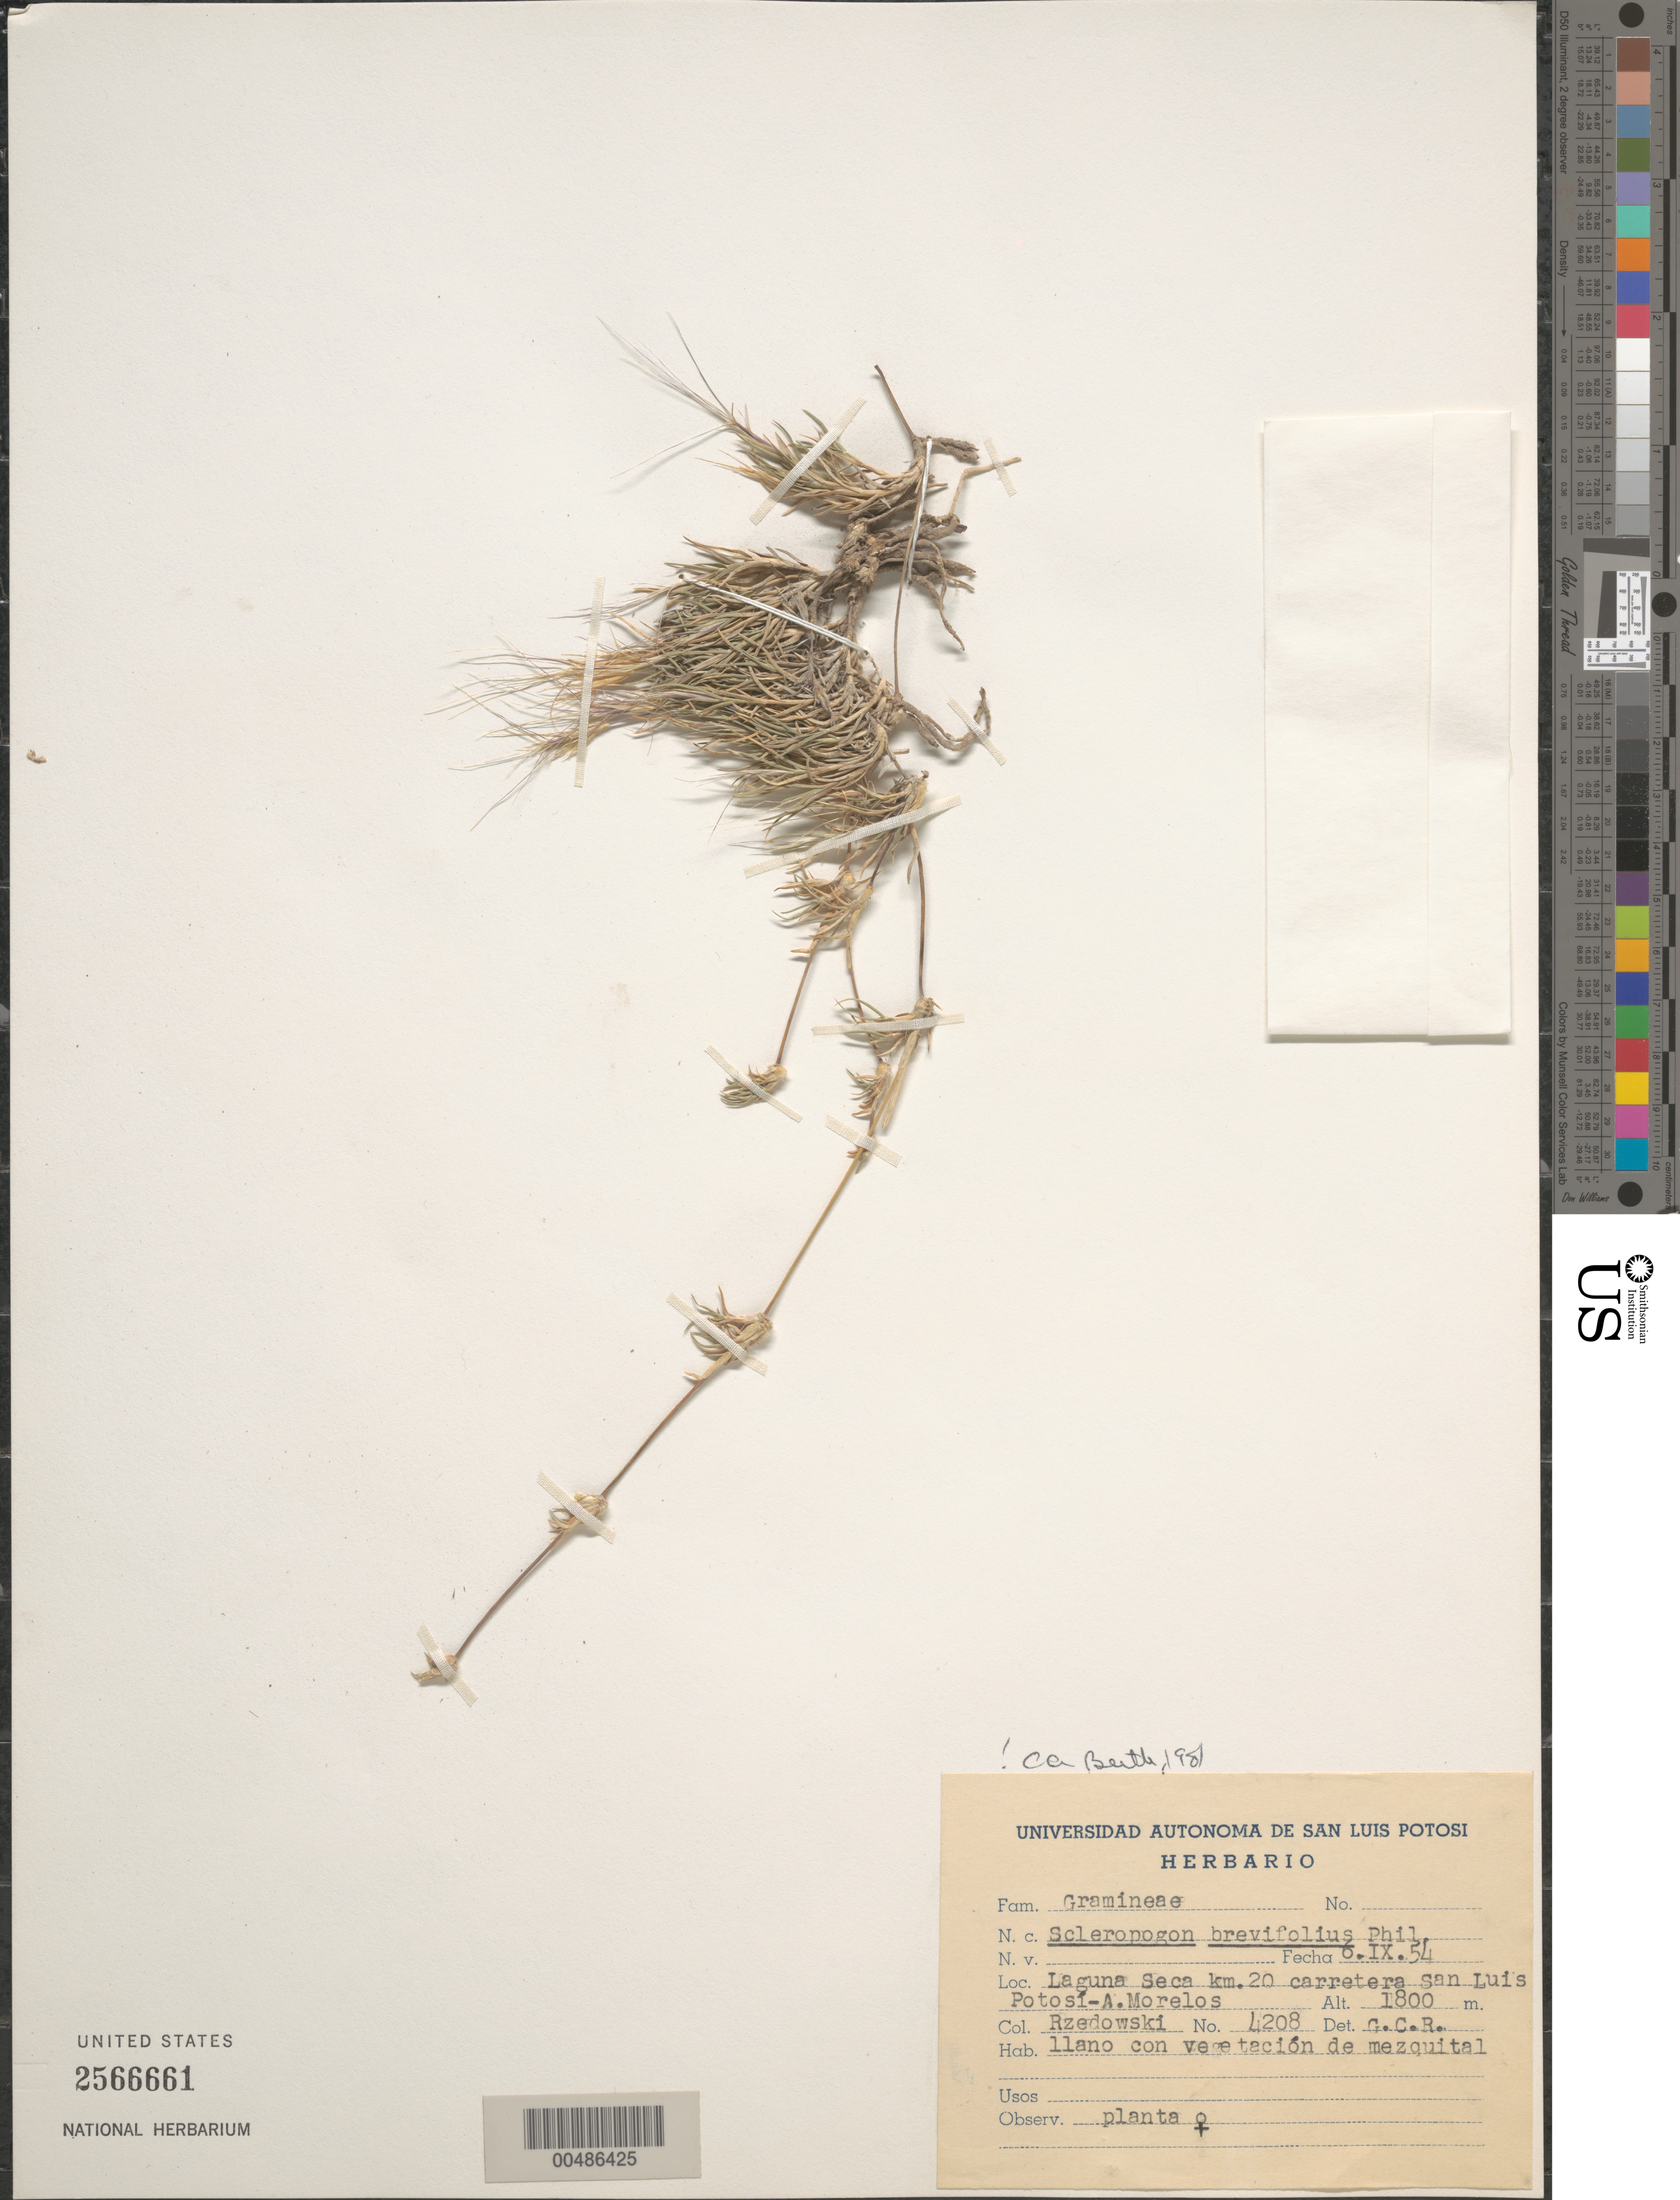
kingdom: Plantae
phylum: Tracheophyta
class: Liliopsida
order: Poales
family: Poaceae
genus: Scleropogon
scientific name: Scleropogon brevifolius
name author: Phil.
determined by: Beetle, Alan A.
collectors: J. Rzedowski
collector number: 4208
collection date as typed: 6 Sep 1954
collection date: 1954-09-06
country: Mexico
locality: Laguna Seca, Km 20 San Luis Potosi to A. Morelos Rd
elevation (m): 1800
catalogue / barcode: US 2566661